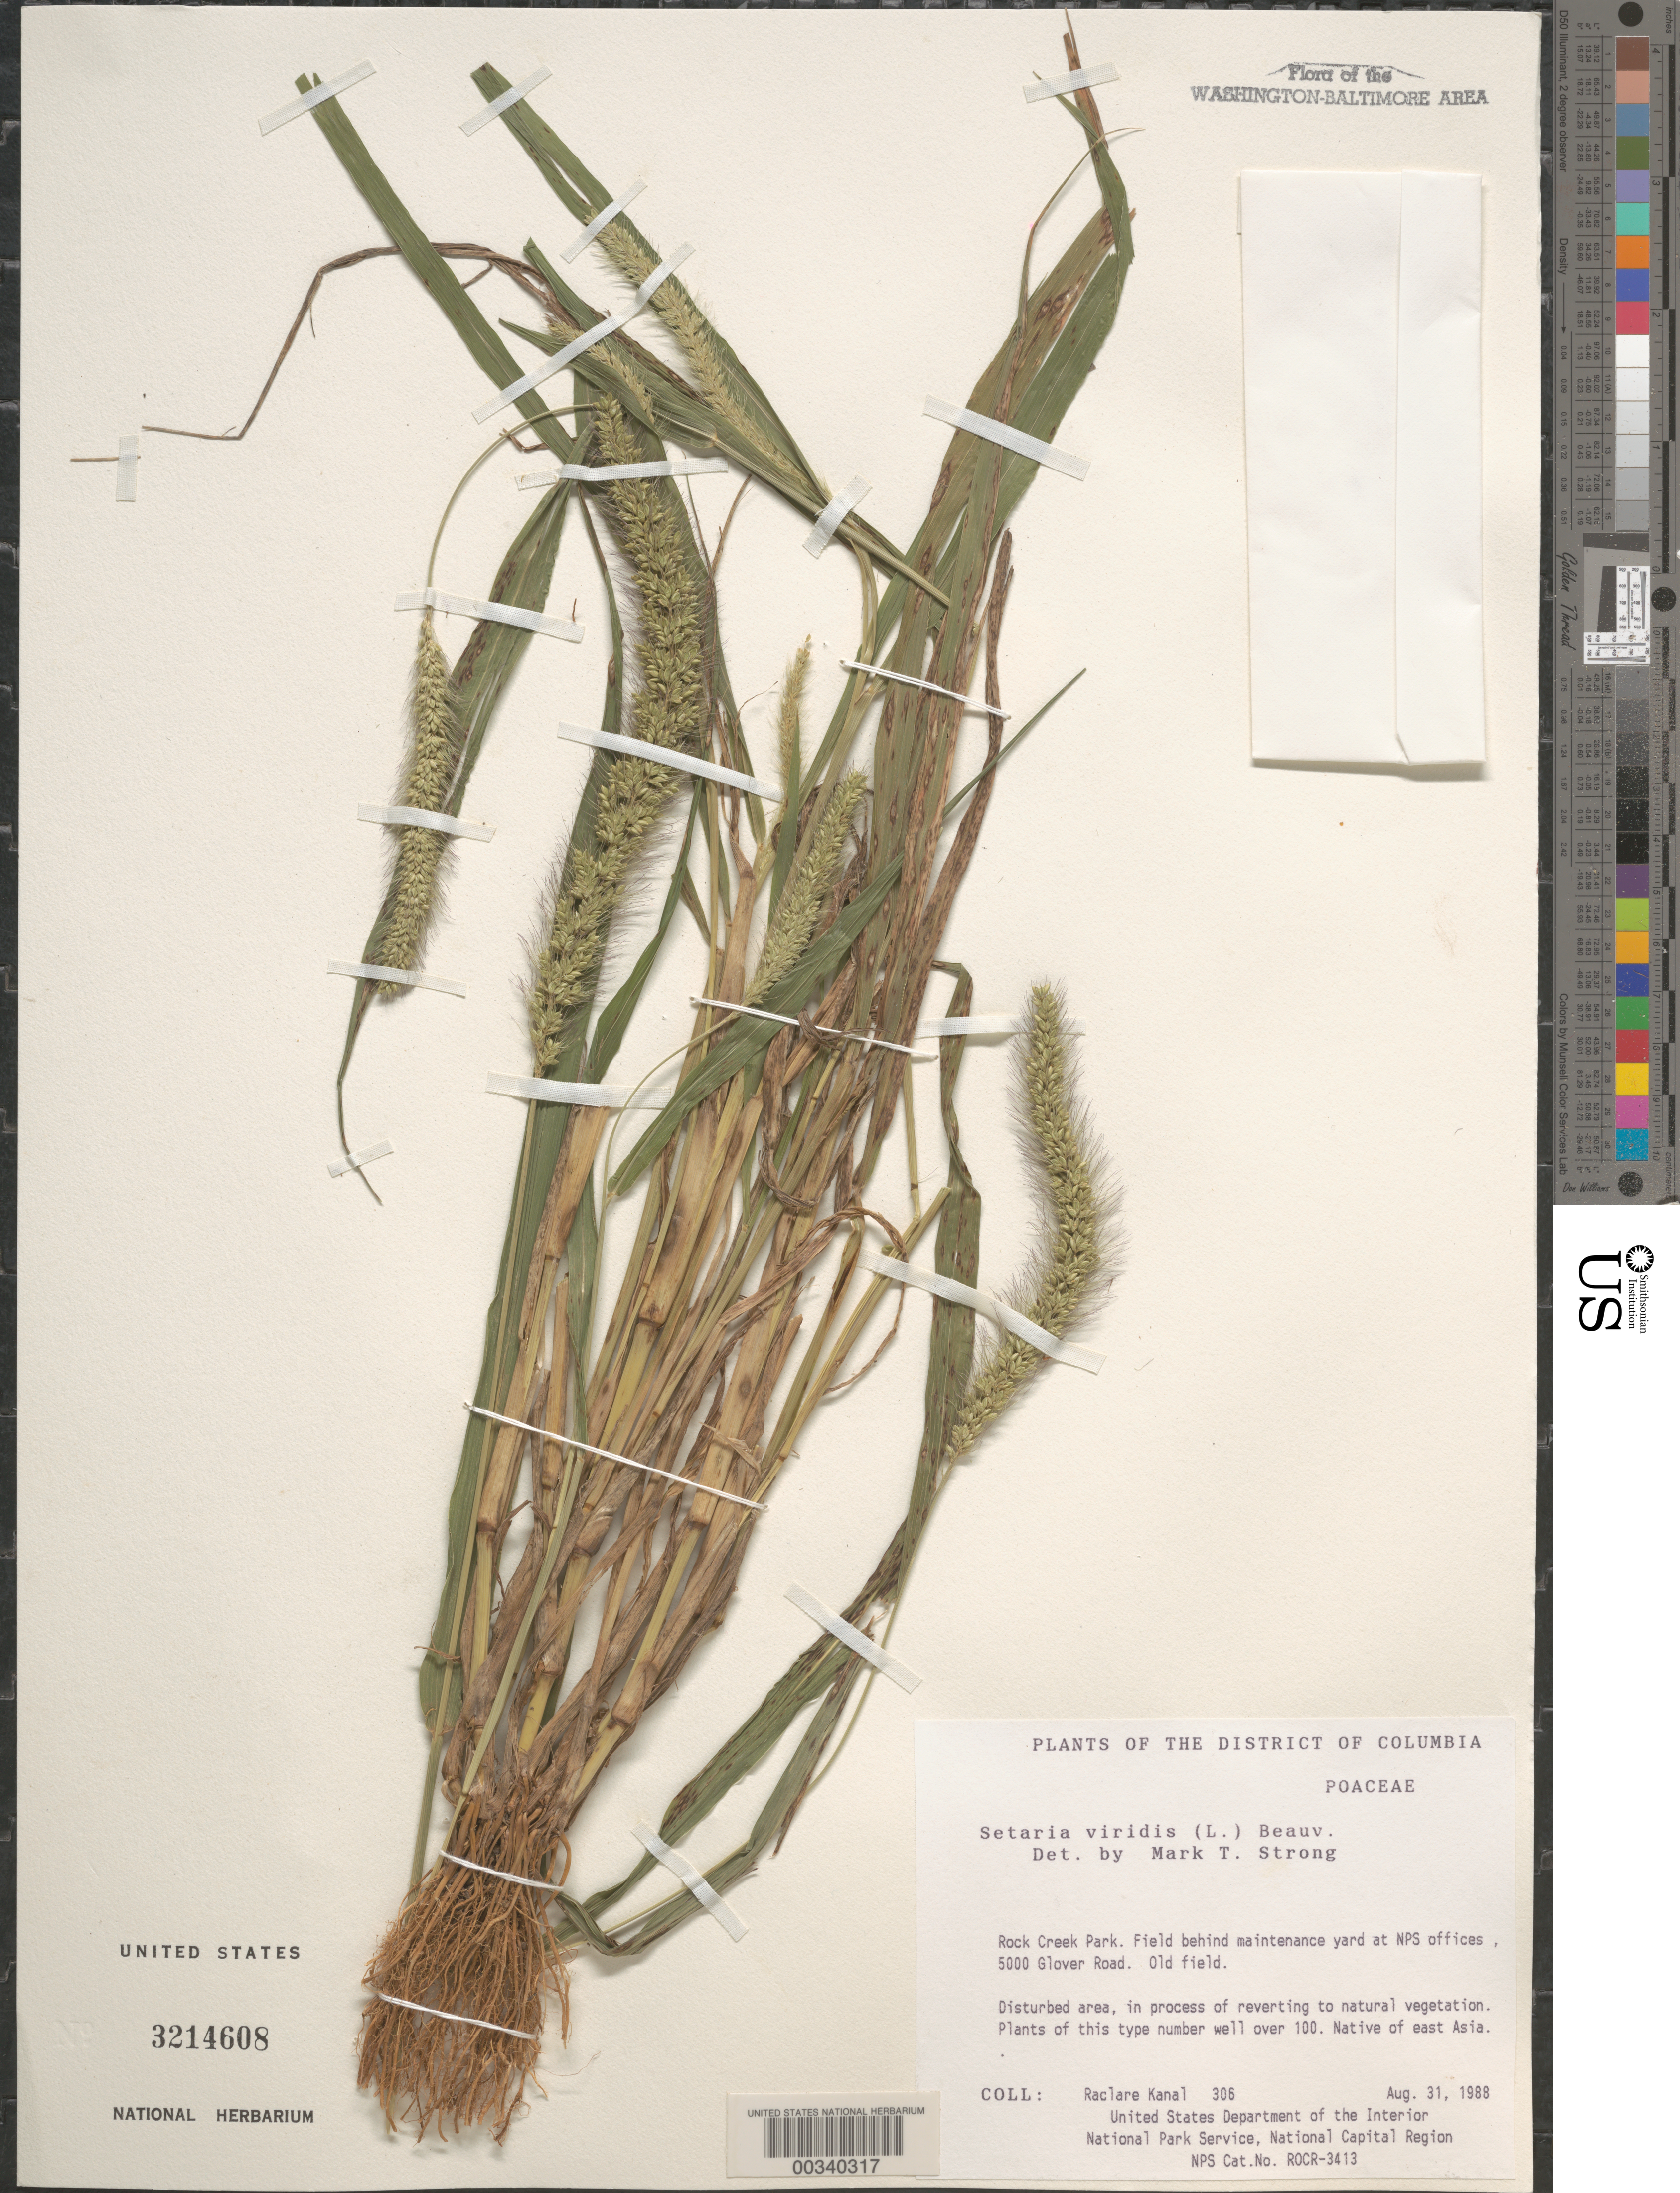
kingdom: Plantae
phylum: Tracheophyta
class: Liliopsida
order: Poales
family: Poaceae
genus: Setaria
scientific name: Setaria viridis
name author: (L.) P. Beauv.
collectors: R. Kanal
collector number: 306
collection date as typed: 31 Aug 1988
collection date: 1988-08-31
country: United States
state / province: District of Columbia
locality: Rock Creek Park. Behind Maintenance Yard at NPS Offices Rock Creek Park and Vicinity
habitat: Old field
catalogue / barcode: US 3214608